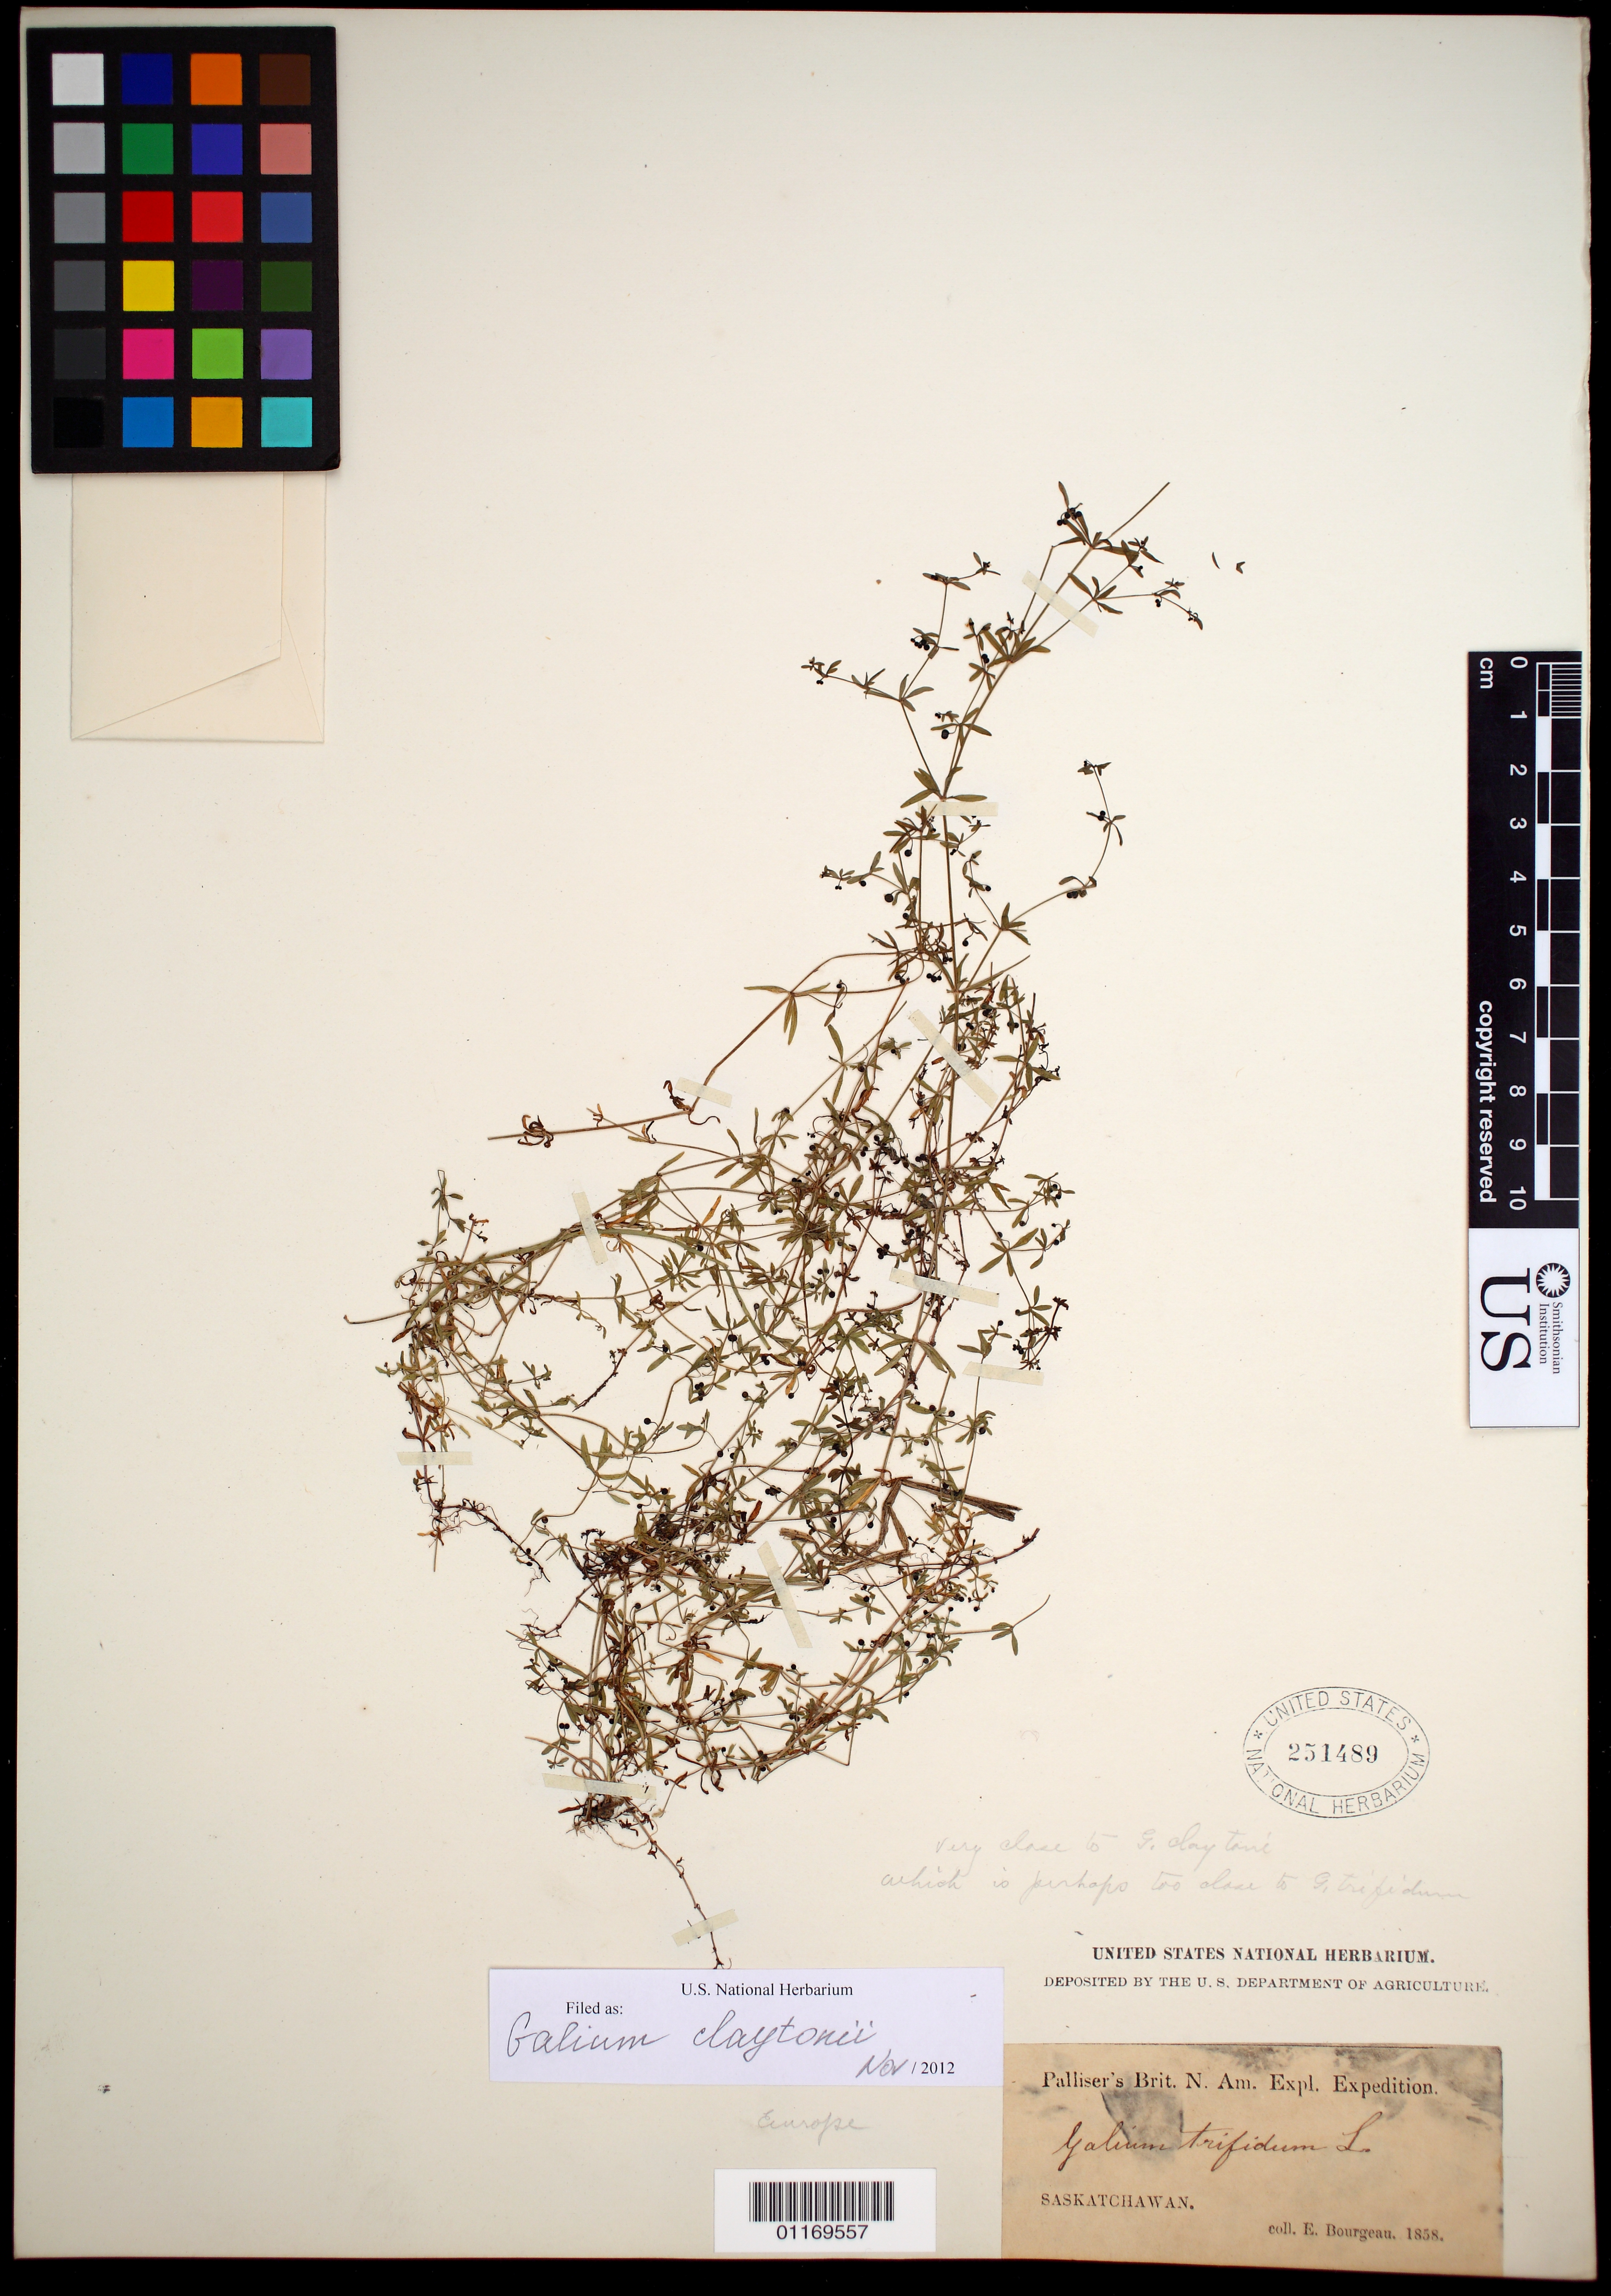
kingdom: Plantae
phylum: Tracheophyta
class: Magnoliopsida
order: Gentianales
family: Rubiaceae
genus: Galium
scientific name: Galium claytoni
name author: Michx.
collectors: E. Bourgeau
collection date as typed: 1858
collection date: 1858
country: Canada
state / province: Saskatchewan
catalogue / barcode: US 251489